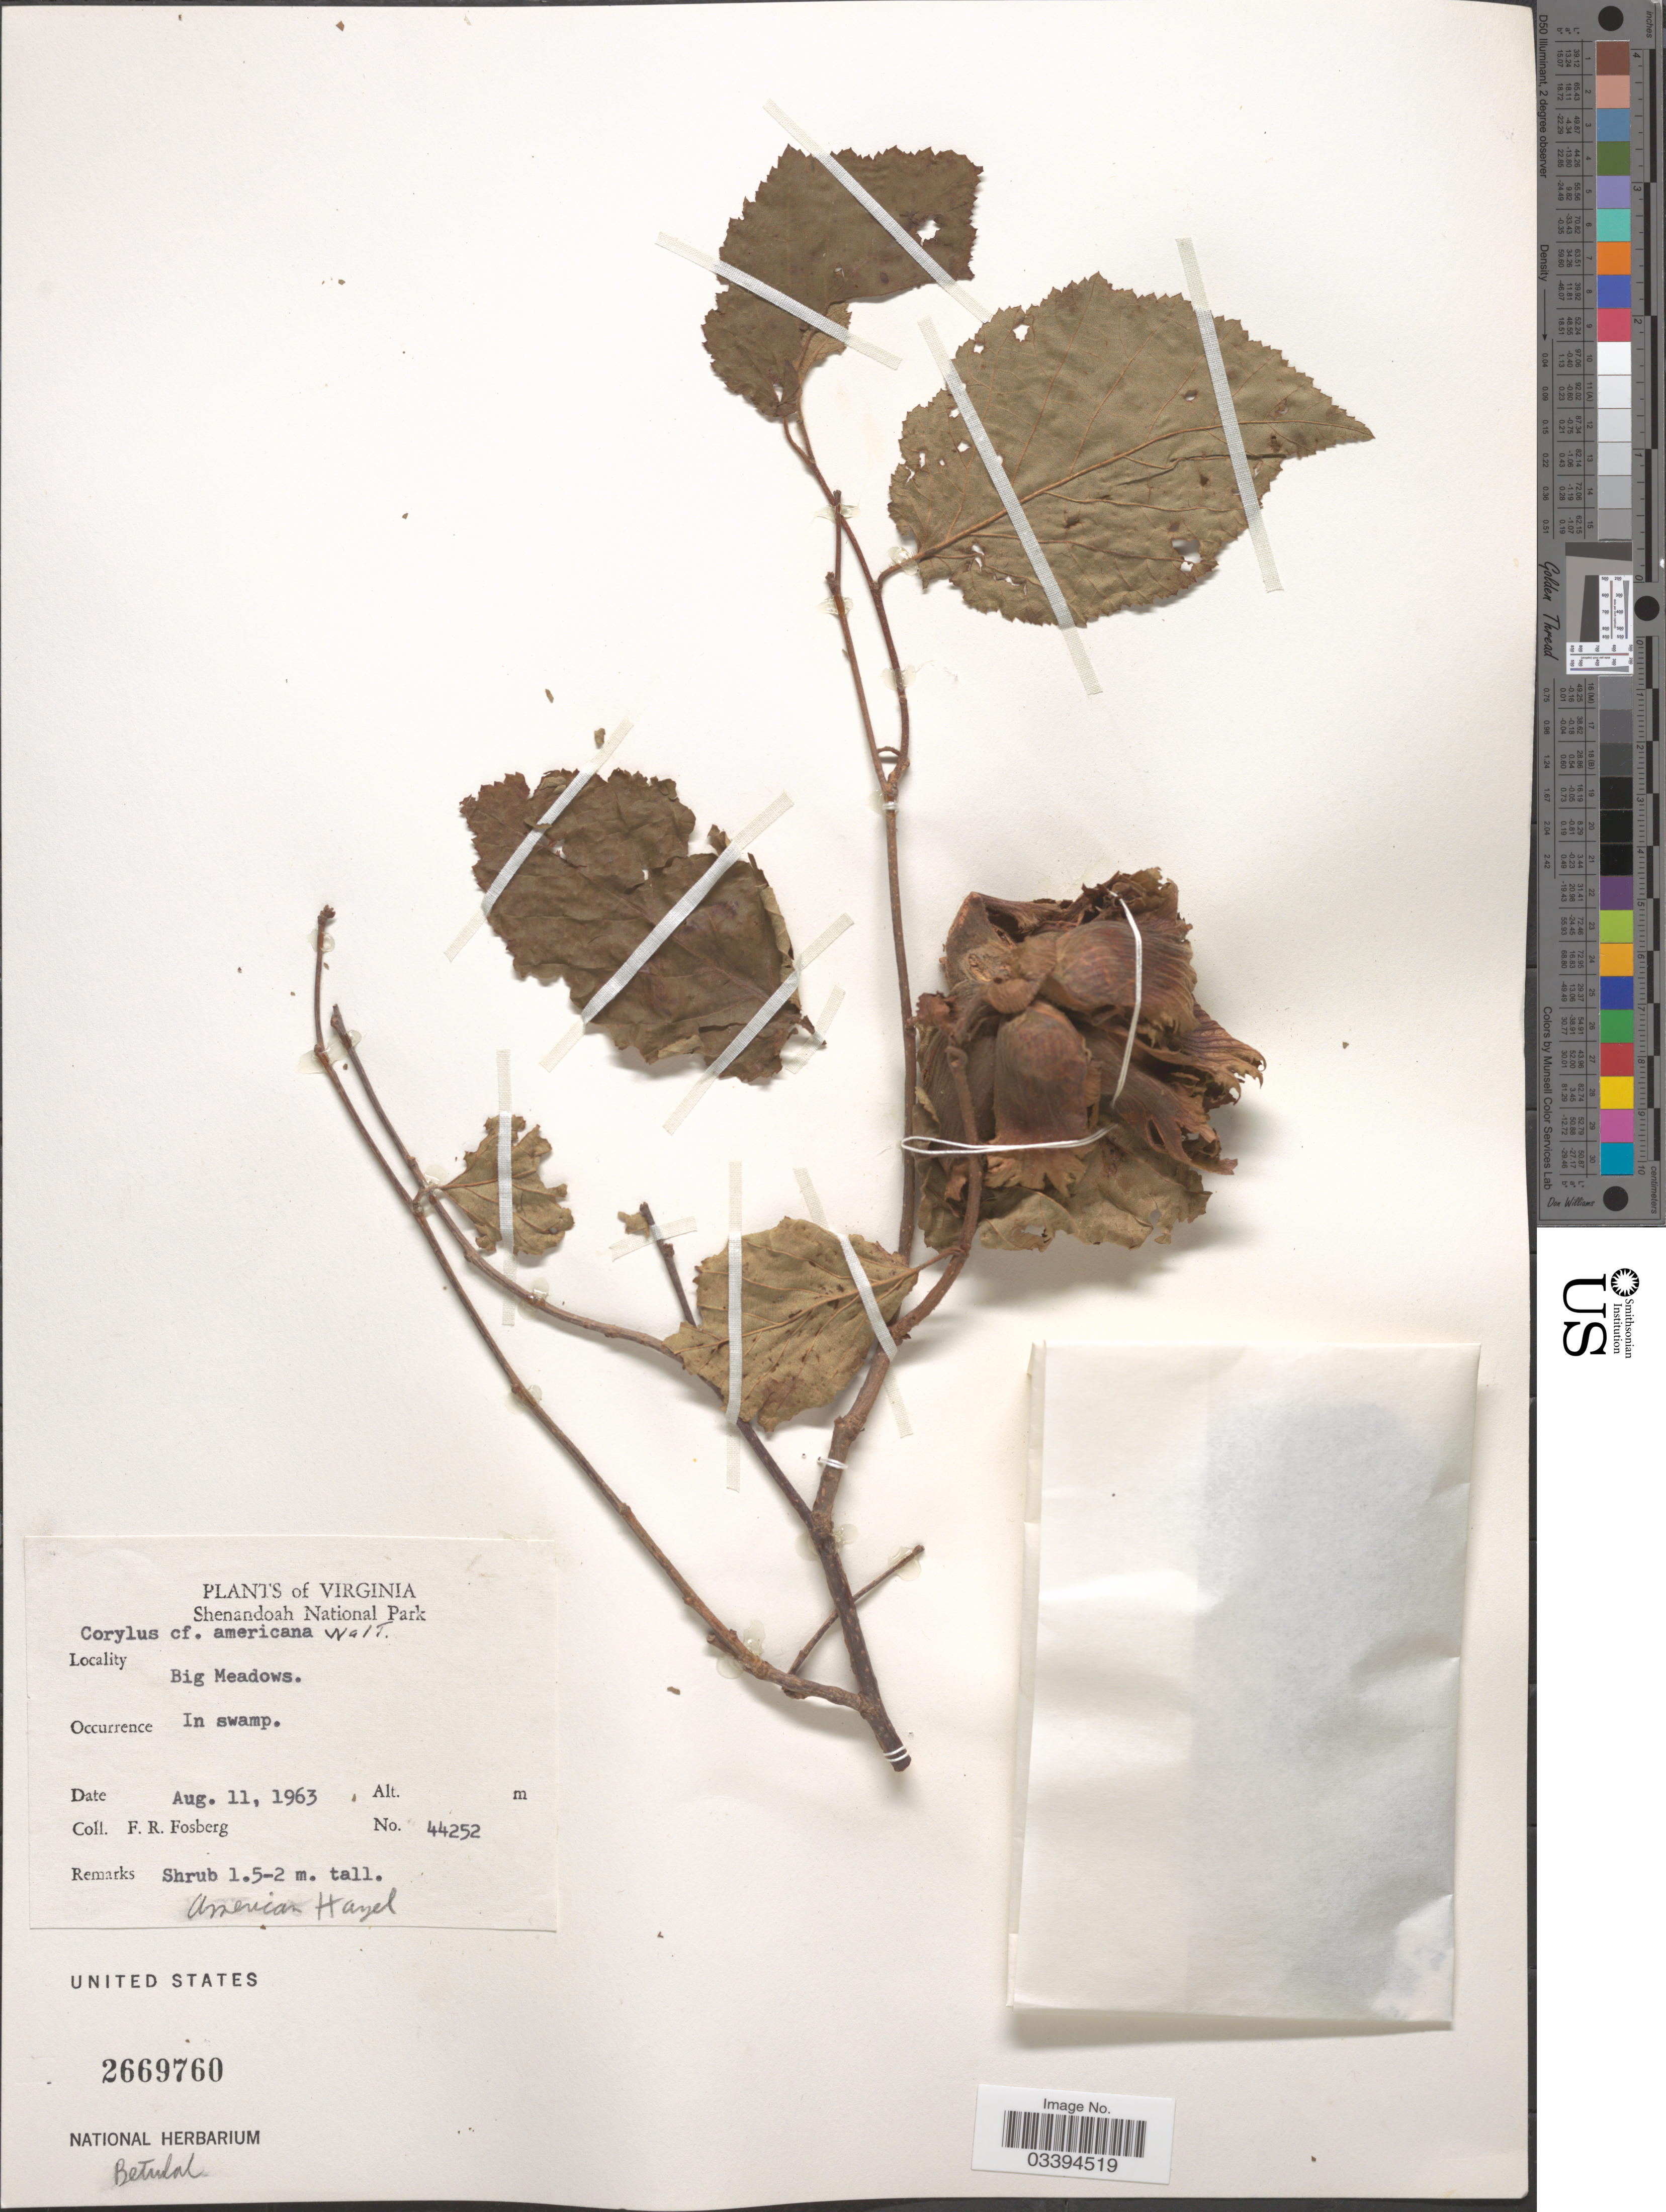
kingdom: Plantae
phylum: Tracheophyta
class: Magnoliopsida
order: Fagales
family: Betulaceae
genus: Corylus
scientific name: Corylus americana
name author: Walter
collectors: F. R. Fosberg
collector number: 44252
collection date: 1963-08-11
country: United States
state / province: Virginia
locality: Shenandoah National Park. Big Meadows.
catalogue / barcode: US 2669760